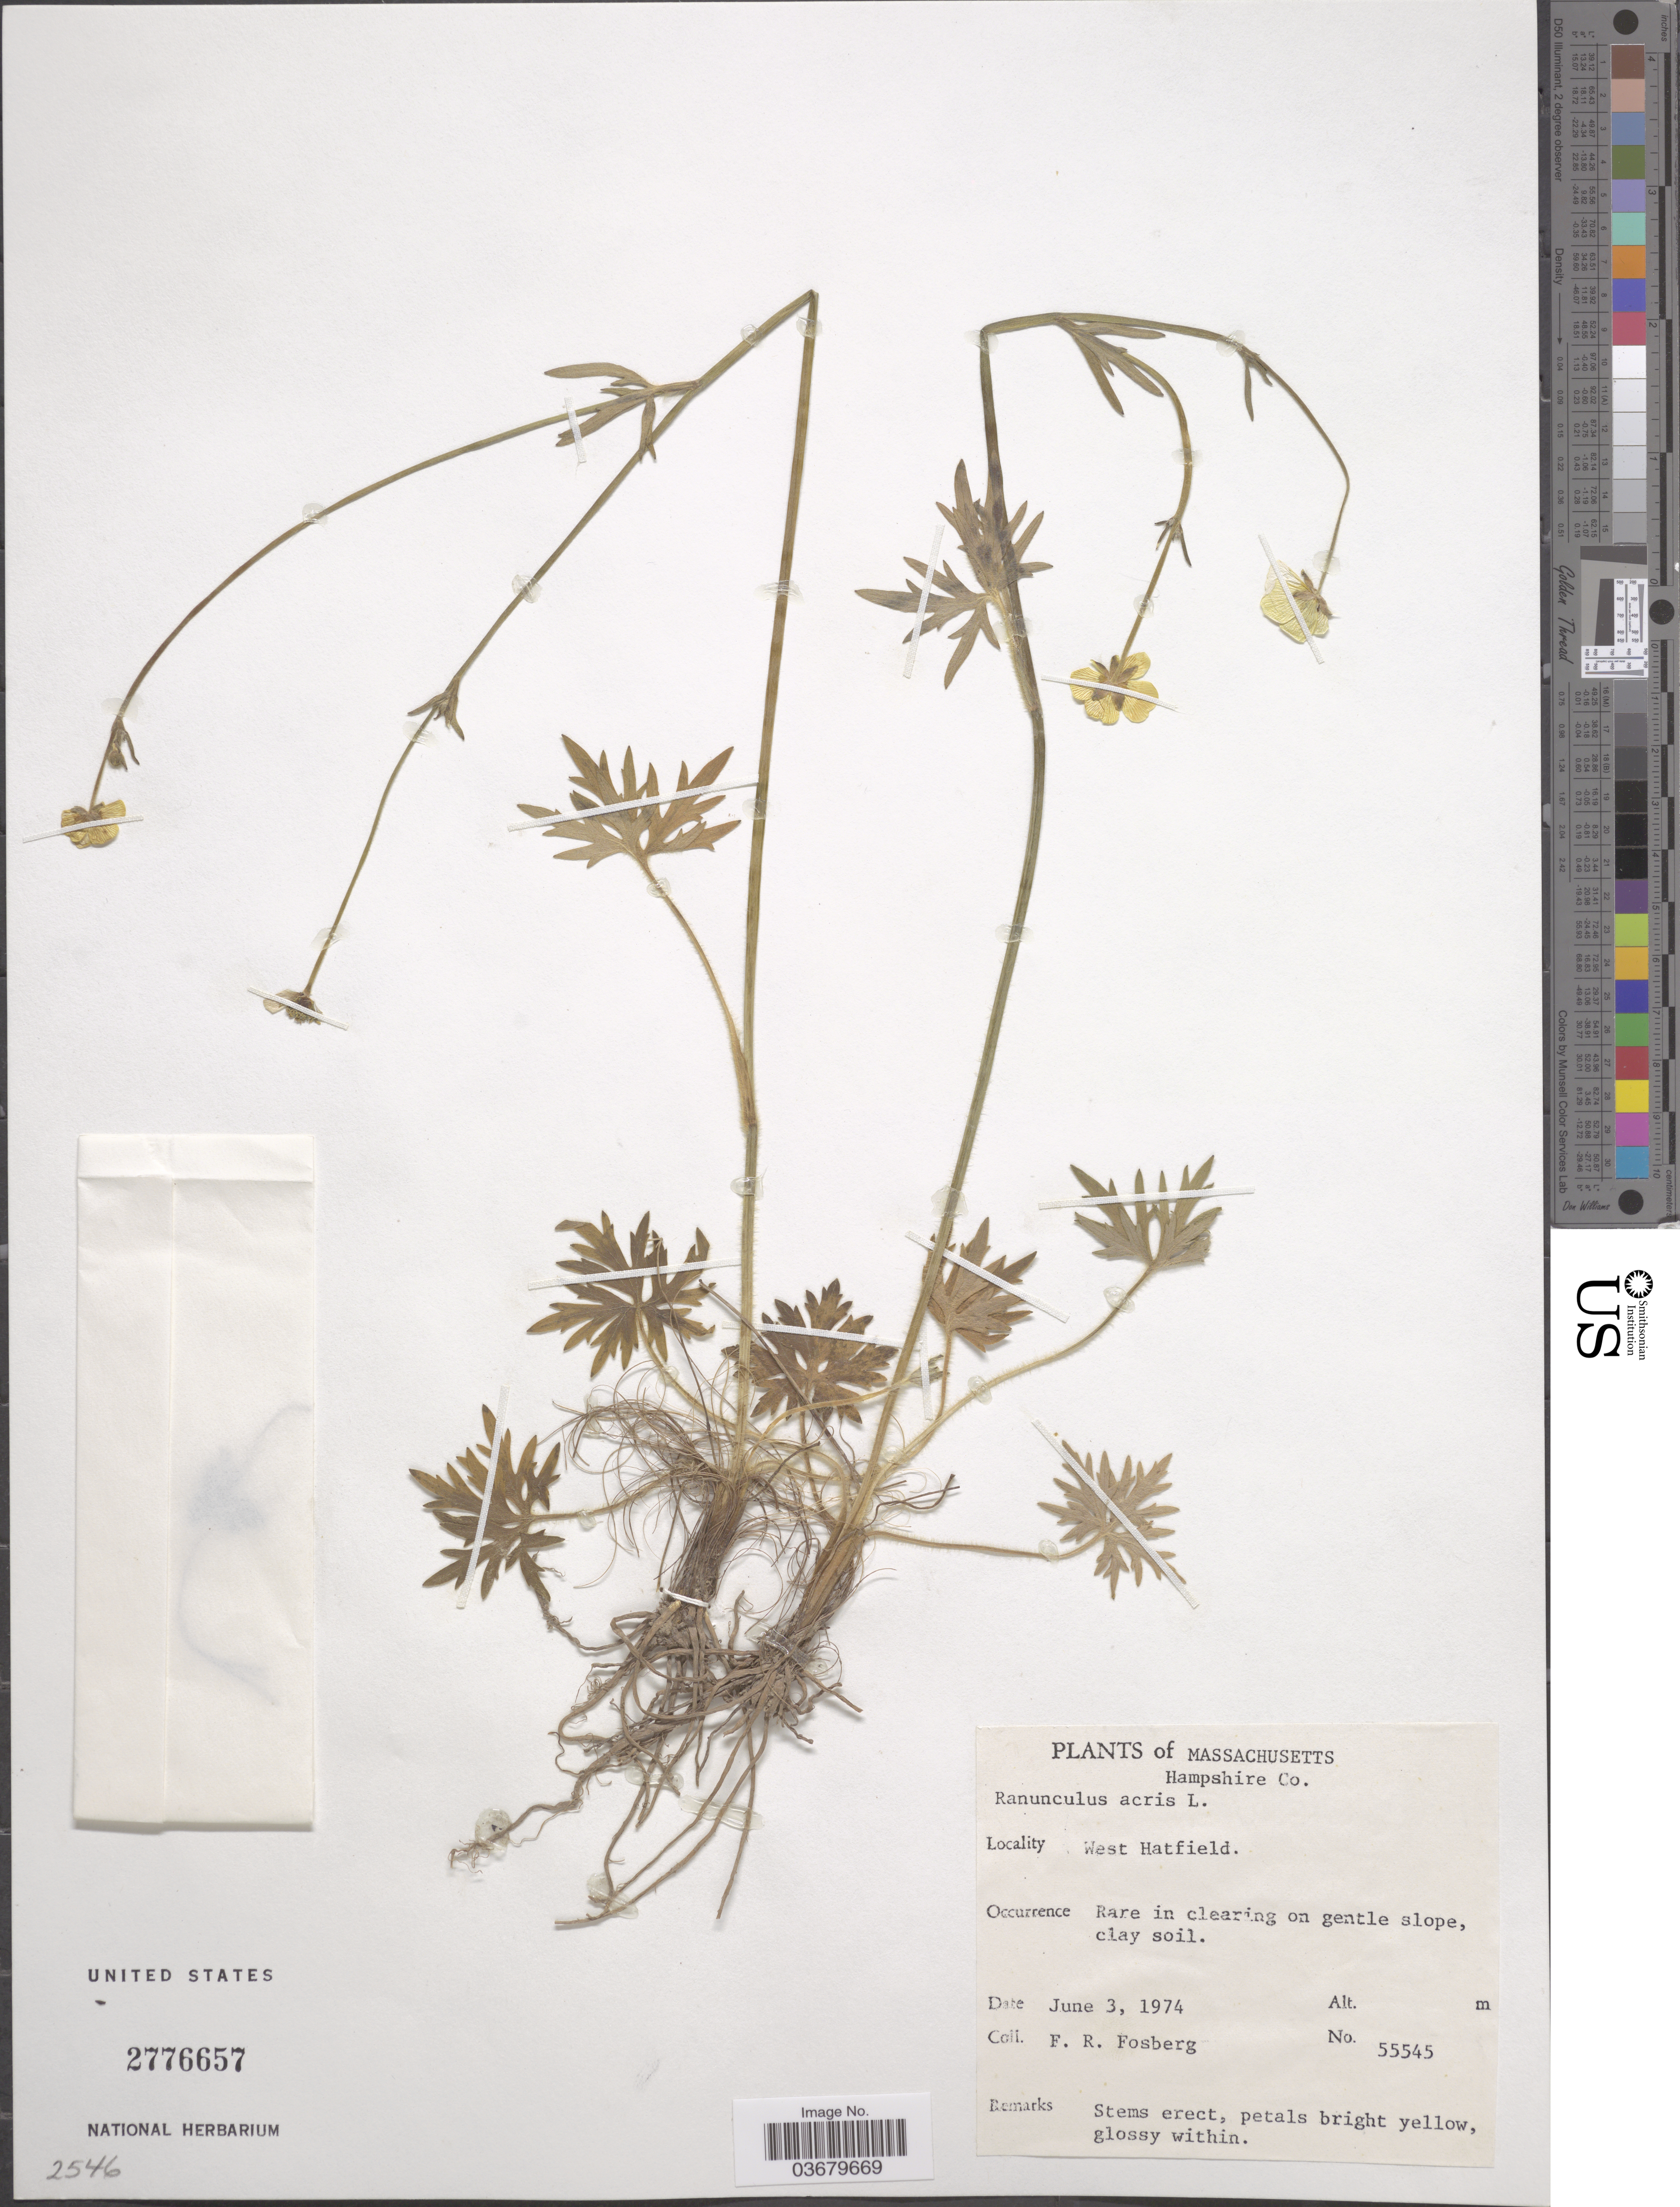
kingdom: Plantae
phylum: Tracheophyta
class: Magnoliopsida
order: Ranunculales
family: Ranunculaceae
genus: Ranunculus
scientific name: Ranunculus acris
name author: L.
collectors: F. R. Fosberg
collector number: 55545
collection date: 1974-06-03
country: United States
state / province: Massachusetts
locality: Hampshire Co. West Hatfield.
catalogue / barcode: US 2776657